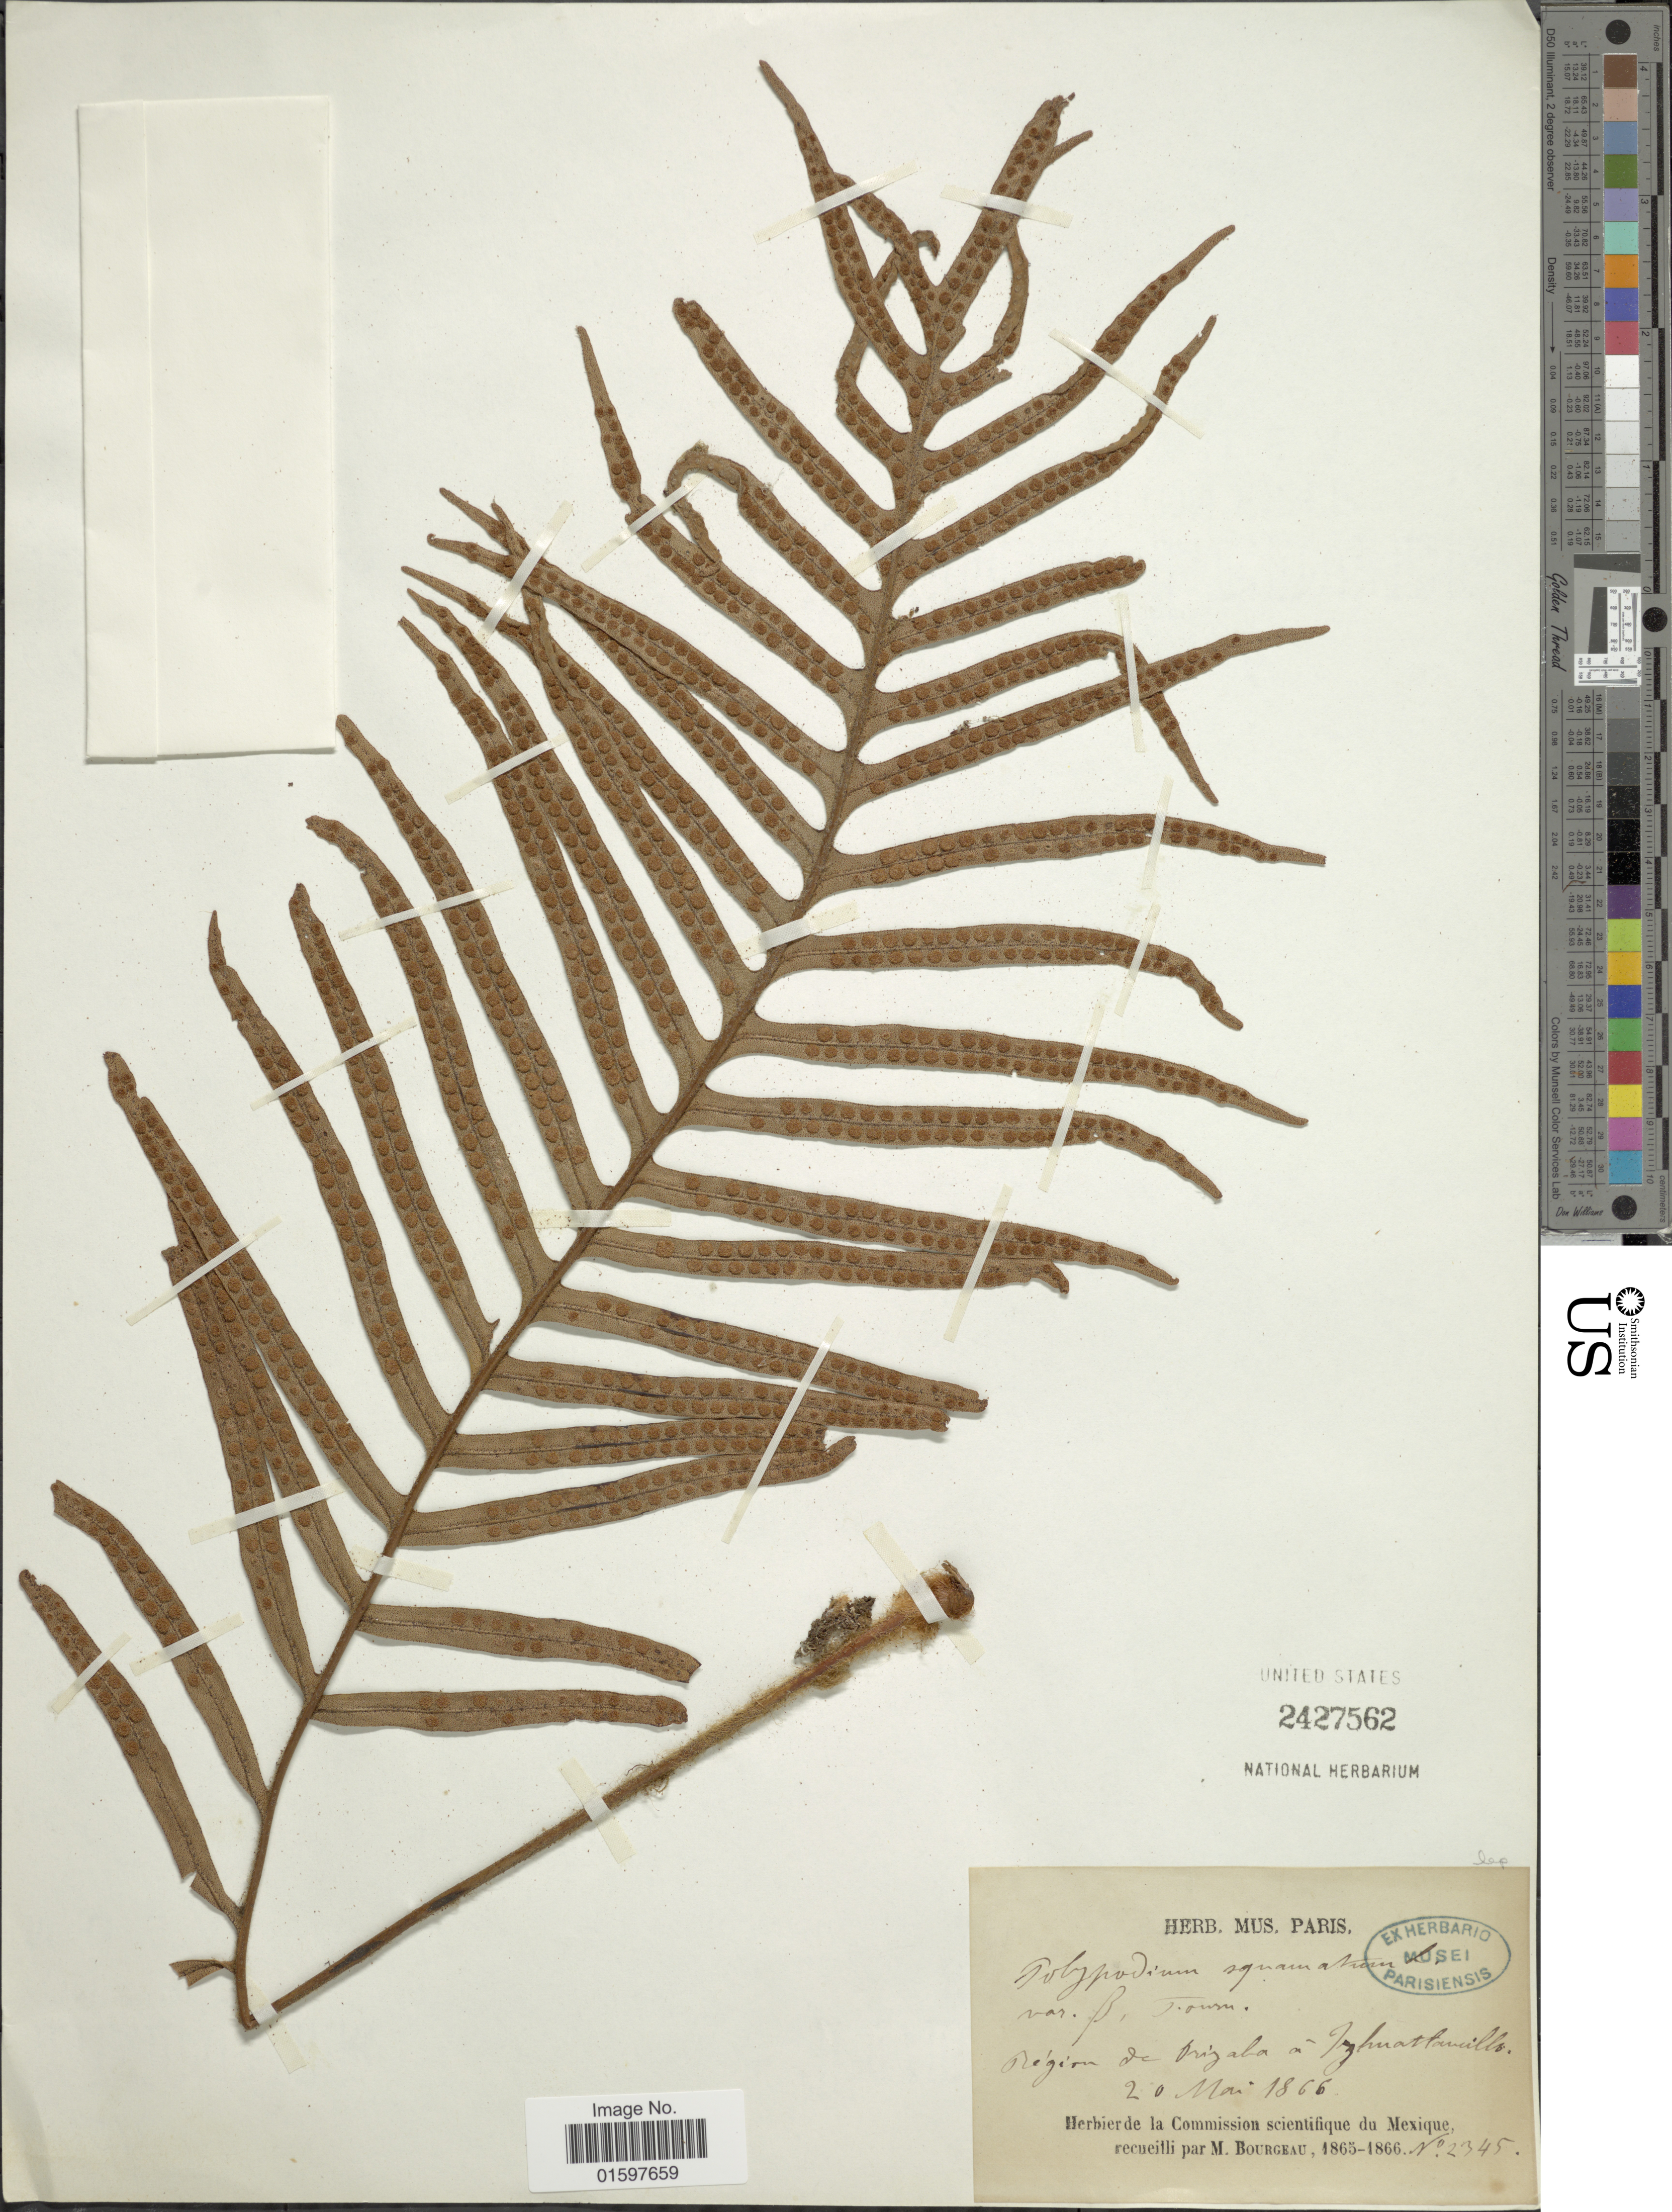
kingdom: Plantae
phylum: Tracheophyta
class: Polypodiopsida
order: Polypodiales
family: Polypodiaceae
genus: Pleopeltis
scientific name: Pleopeltis lepidotricha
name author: (Fée) A.R. Sm. & Tejero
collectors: M. Bourgeau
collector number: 2345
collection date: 1866-05-20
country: Mexico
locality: Région de Orizaba, à Izhuatlancillo [Orizaba region, at Ixhuatlancillo]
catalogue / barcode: US 2427562